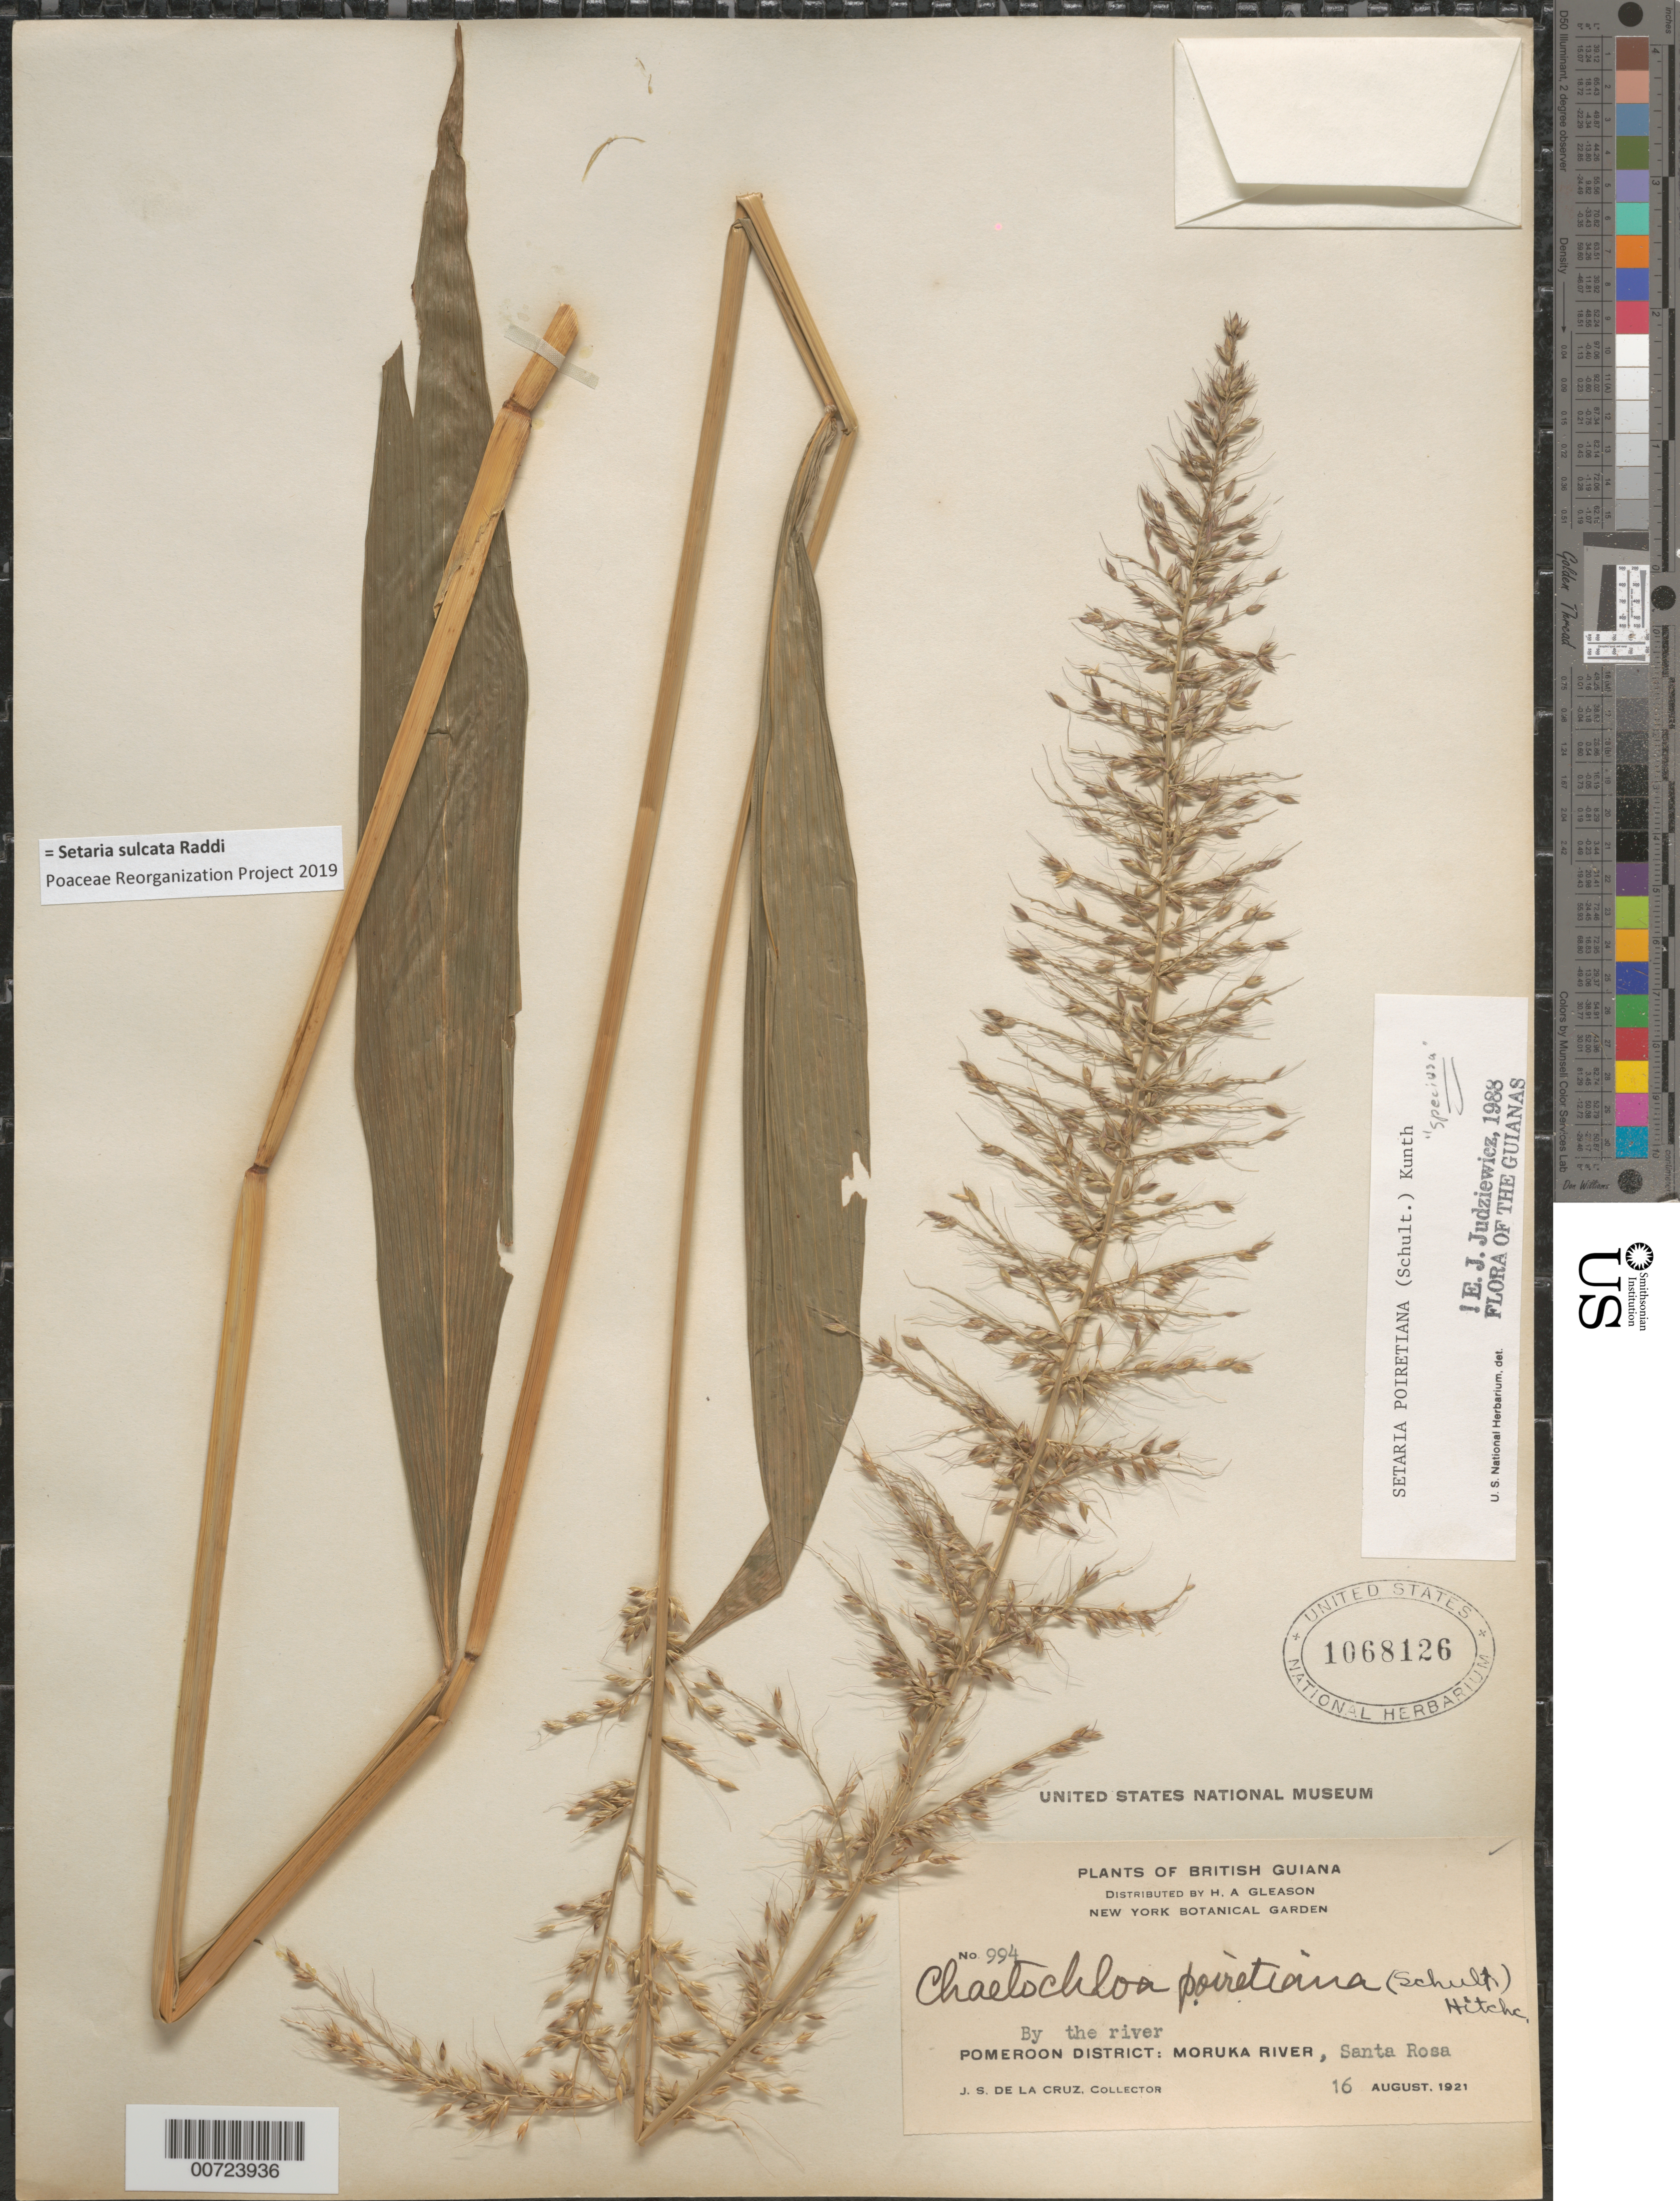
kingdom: Plantae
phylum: Tracheophyta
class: Liliopsida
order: Poales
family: Poaceae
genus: Setaria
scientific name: Setaria poiretiana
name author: (Schult.) Kunth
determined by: Judziewicz, E. J.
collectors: J. S. de la Cruz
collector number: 994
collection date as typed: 16-Aug-21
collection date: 1921-08-16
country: Guyana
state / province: Barima-Waini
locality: Moruka R., Santa Rosa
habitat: By the river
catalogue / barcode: US 1068126